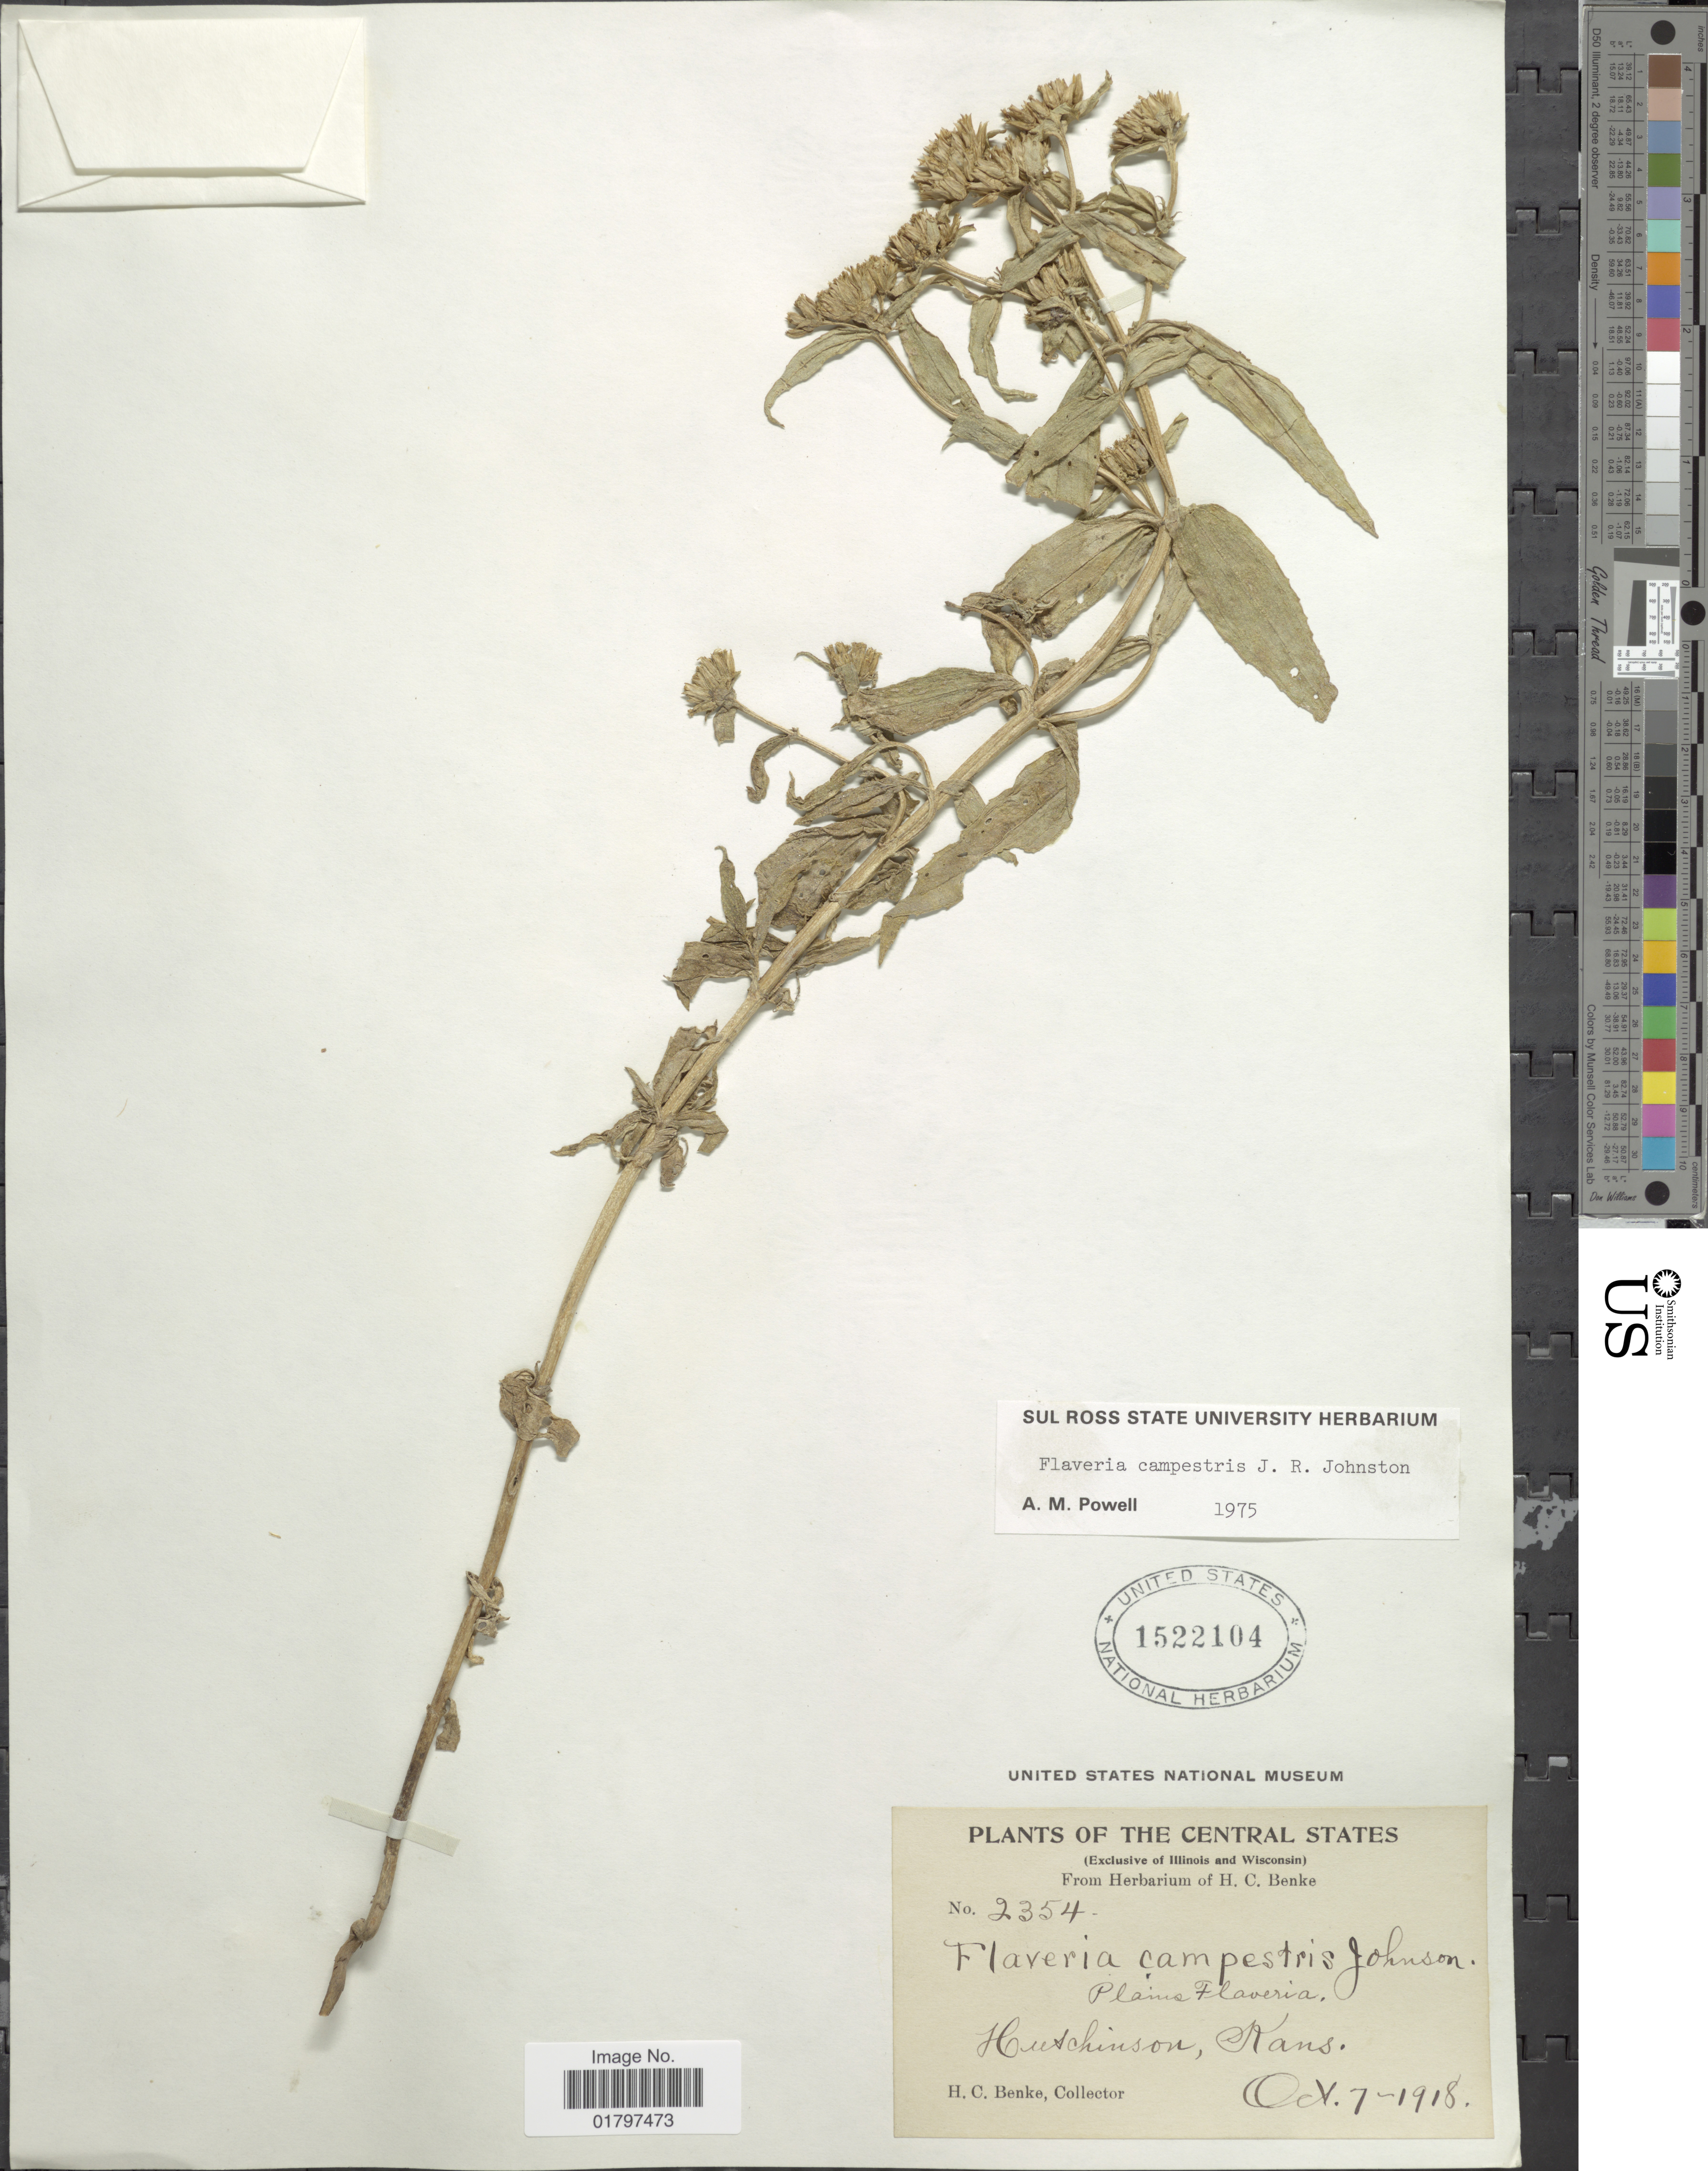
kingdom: Plantae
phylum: Tracheophyta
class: Magnoliopsida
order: Asterales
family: Asteraceae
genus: Flaveria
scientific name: Flaveria campestris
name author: J.R. Johnst.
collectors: H. Benke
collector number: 2354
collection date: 1918-10-07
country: United States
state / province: Kansas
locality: Central States. Illinois and Wisconsin. Hutchinson, Kans.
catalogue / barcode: US 1522104